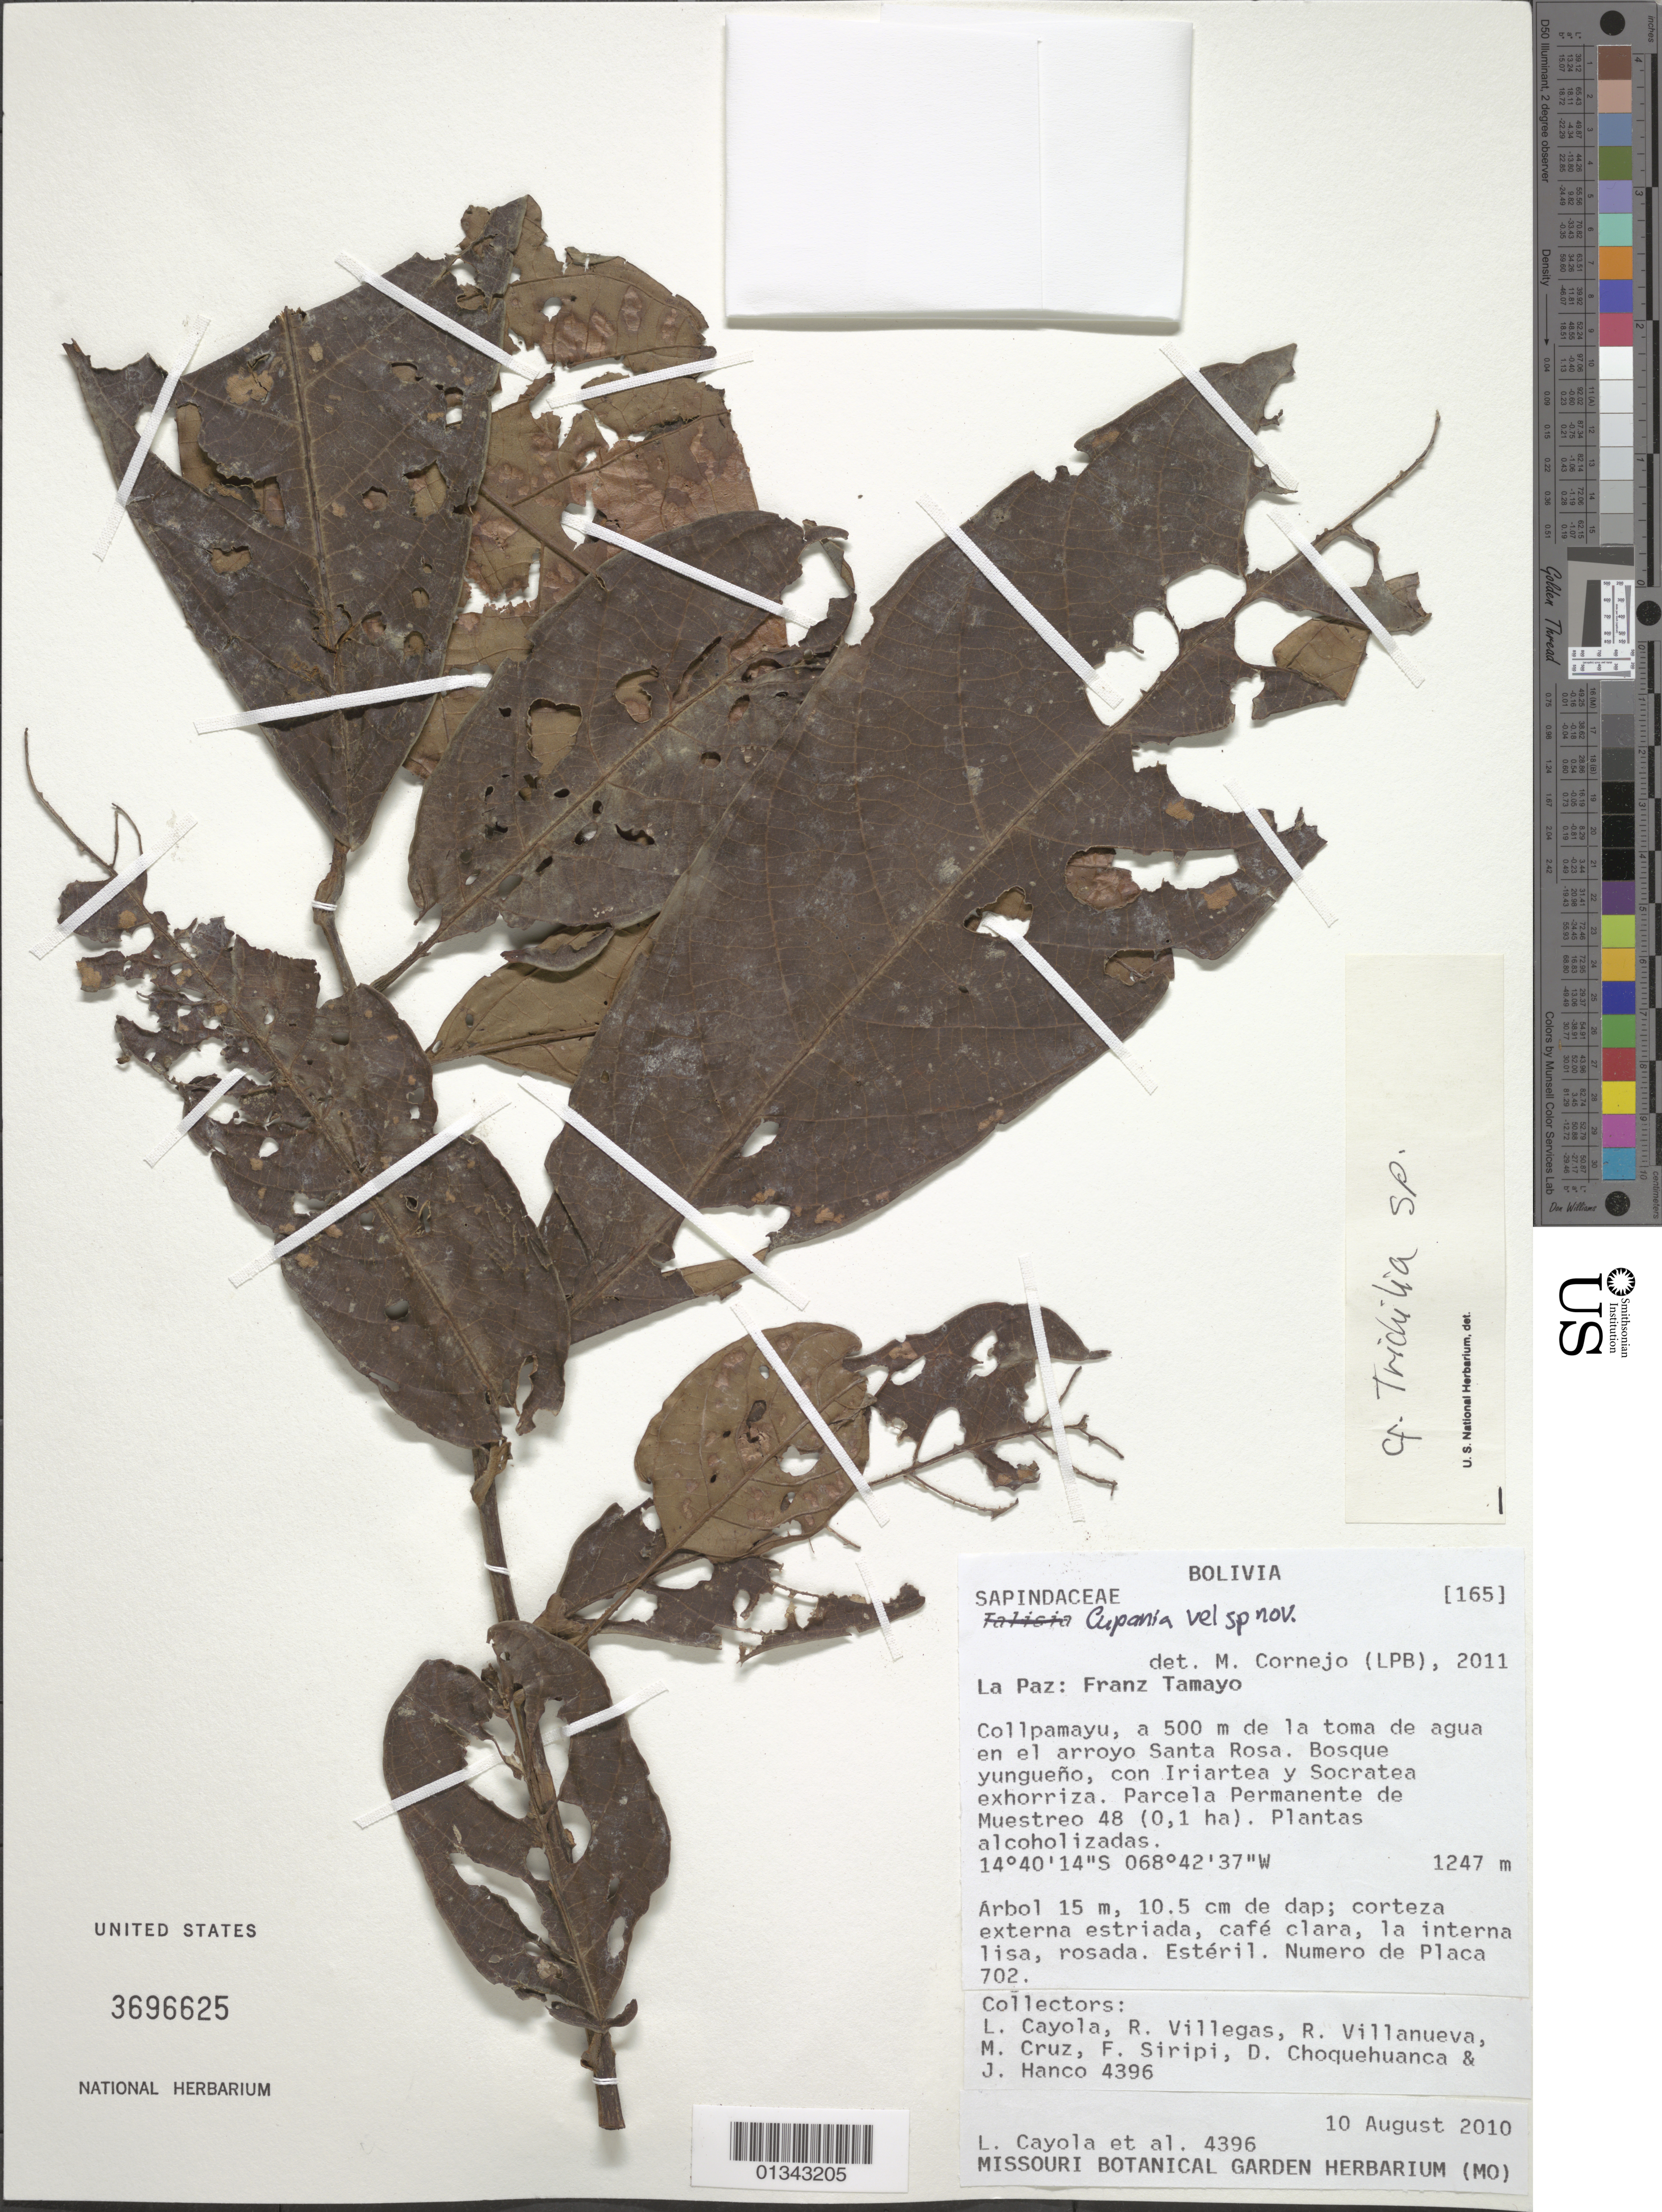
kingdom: Plantae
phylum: Tracheophyta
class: Magnoliopsida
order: Sapindales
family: Meliaceae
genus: Trichilia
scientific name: Trichilia sp.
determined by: Acevedo-Rodríguez, P., (BOT), Smithsonian Institution - National Museum of Natural History (UNITED STATES)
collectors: L. Cayola et al.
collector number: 4396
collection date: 2010-08-10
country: Bolivia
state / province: La Paz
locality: Franz Tamayo. Collpamayu, a 500 m de la toma de agua enel arroyo Santa Rosa. Parcela Permanente de Nuestreo 48 (0.1 ha)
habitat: Bosque yungueño, con Iriartea y Socratea exhorriza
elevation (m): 1247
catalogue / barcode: US 3696625